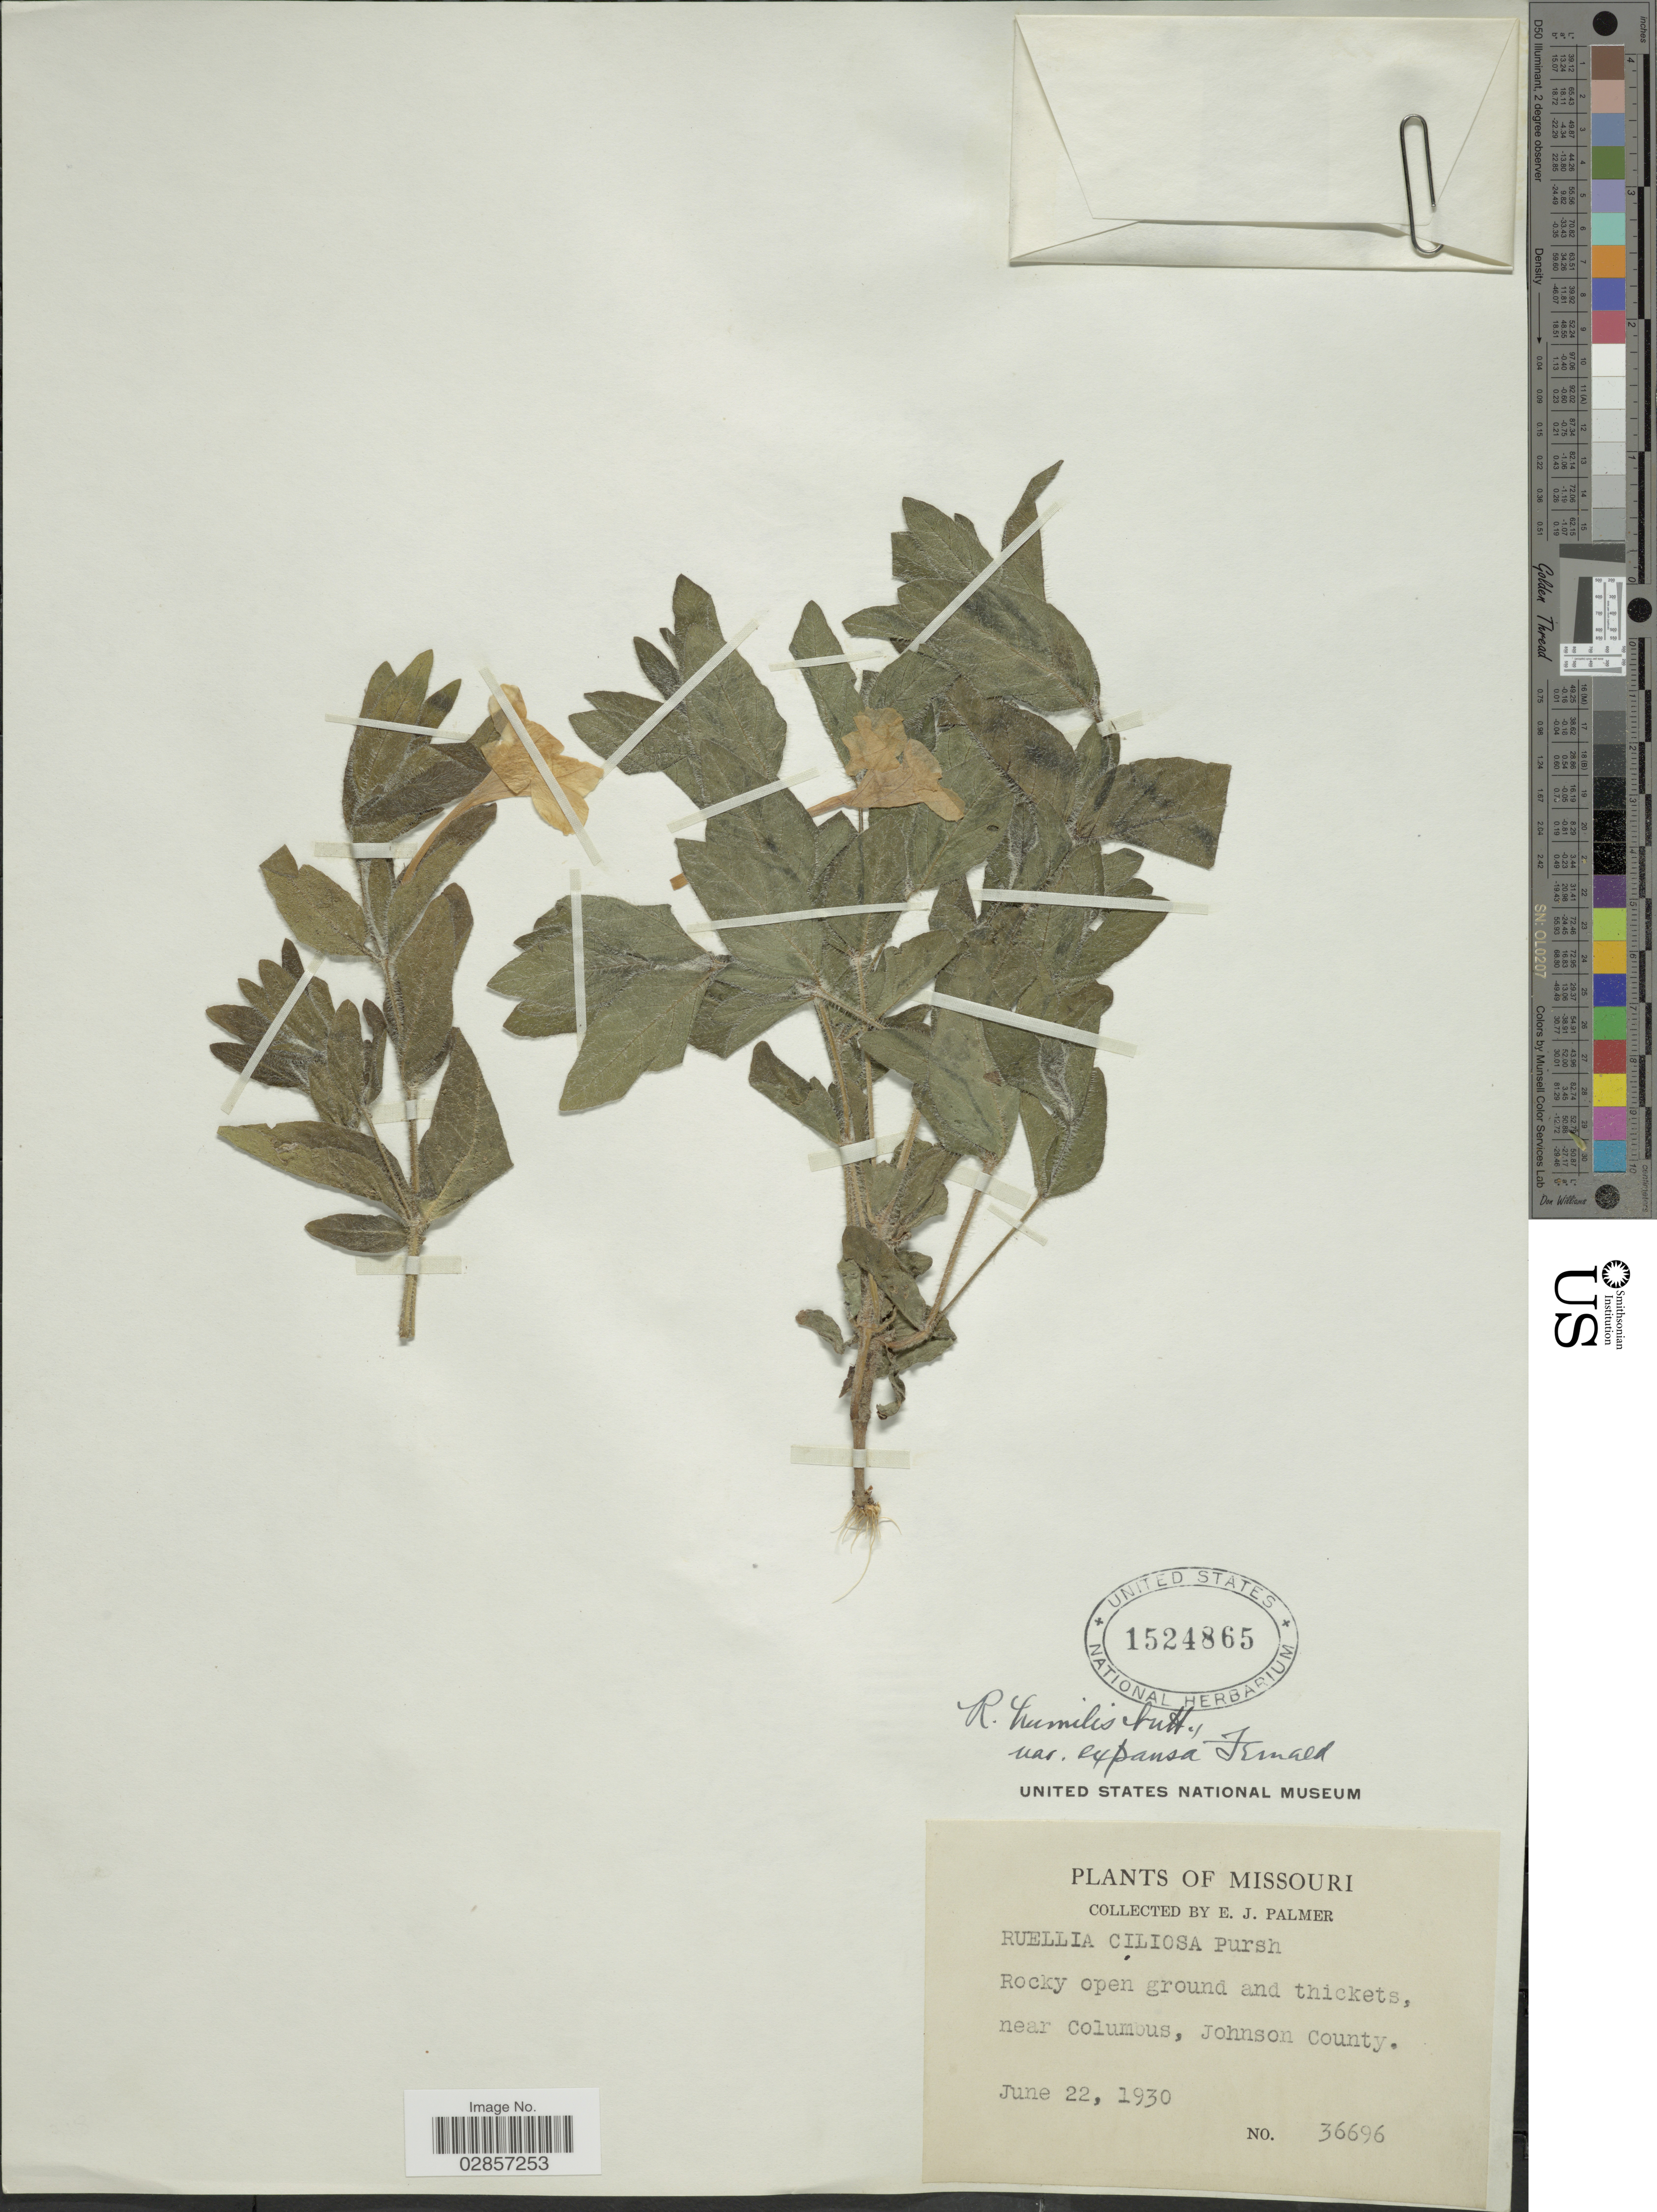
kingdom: Plantae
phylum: Tracheophyta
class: Magnoliopsida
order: Lamiales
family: Acanthaceae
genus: Ruellia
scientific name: Ruellia humilis var. expansa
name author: Fernald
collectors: E. J. Palmer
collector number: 36696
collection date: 1930-06-22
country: United States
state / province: Missouri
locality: Near Columbus, Johnson County.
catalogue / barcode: US 1524865